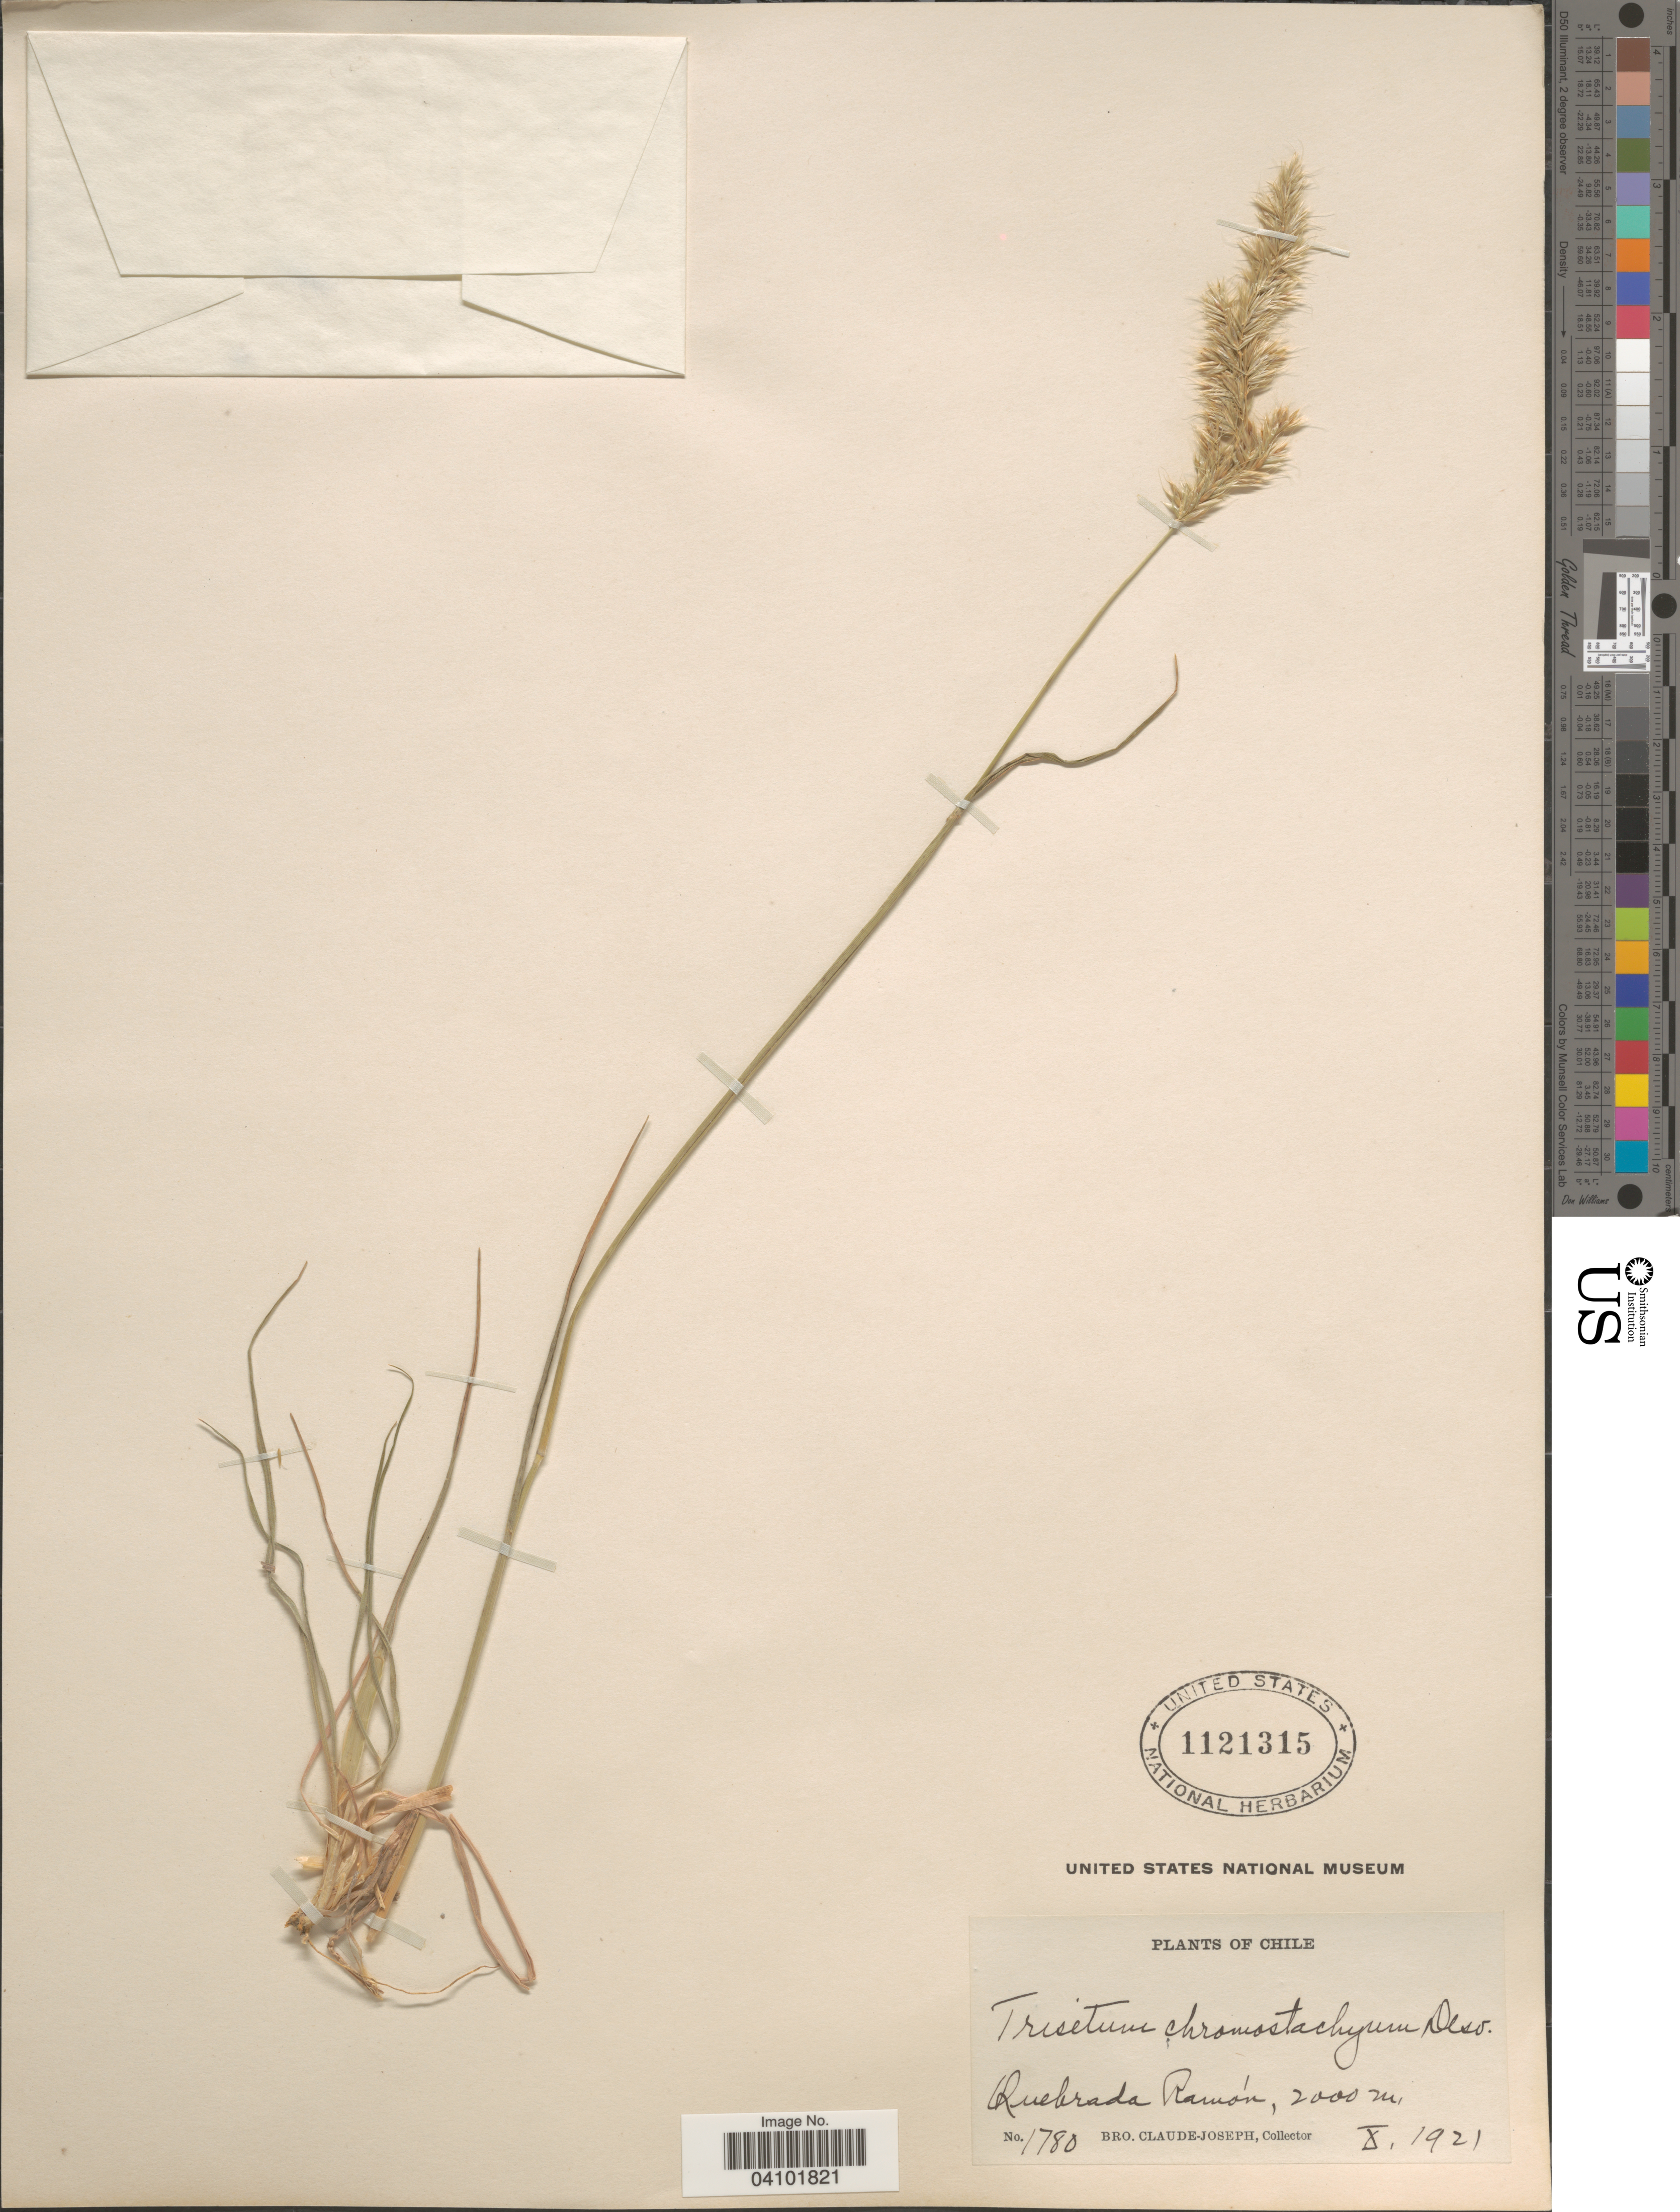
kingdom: Plantae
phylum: Tracheophyta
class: Liliopsida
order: Poales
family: Poaceae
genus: Koeleria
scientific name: Koeleria caudulata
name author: (Trin.) Griseb.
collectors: Bro. Claude-Joseph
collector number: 1780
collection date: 1921-10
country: Chile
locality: Quebrada Ramón.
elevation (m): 2000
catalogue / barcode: US 1121315